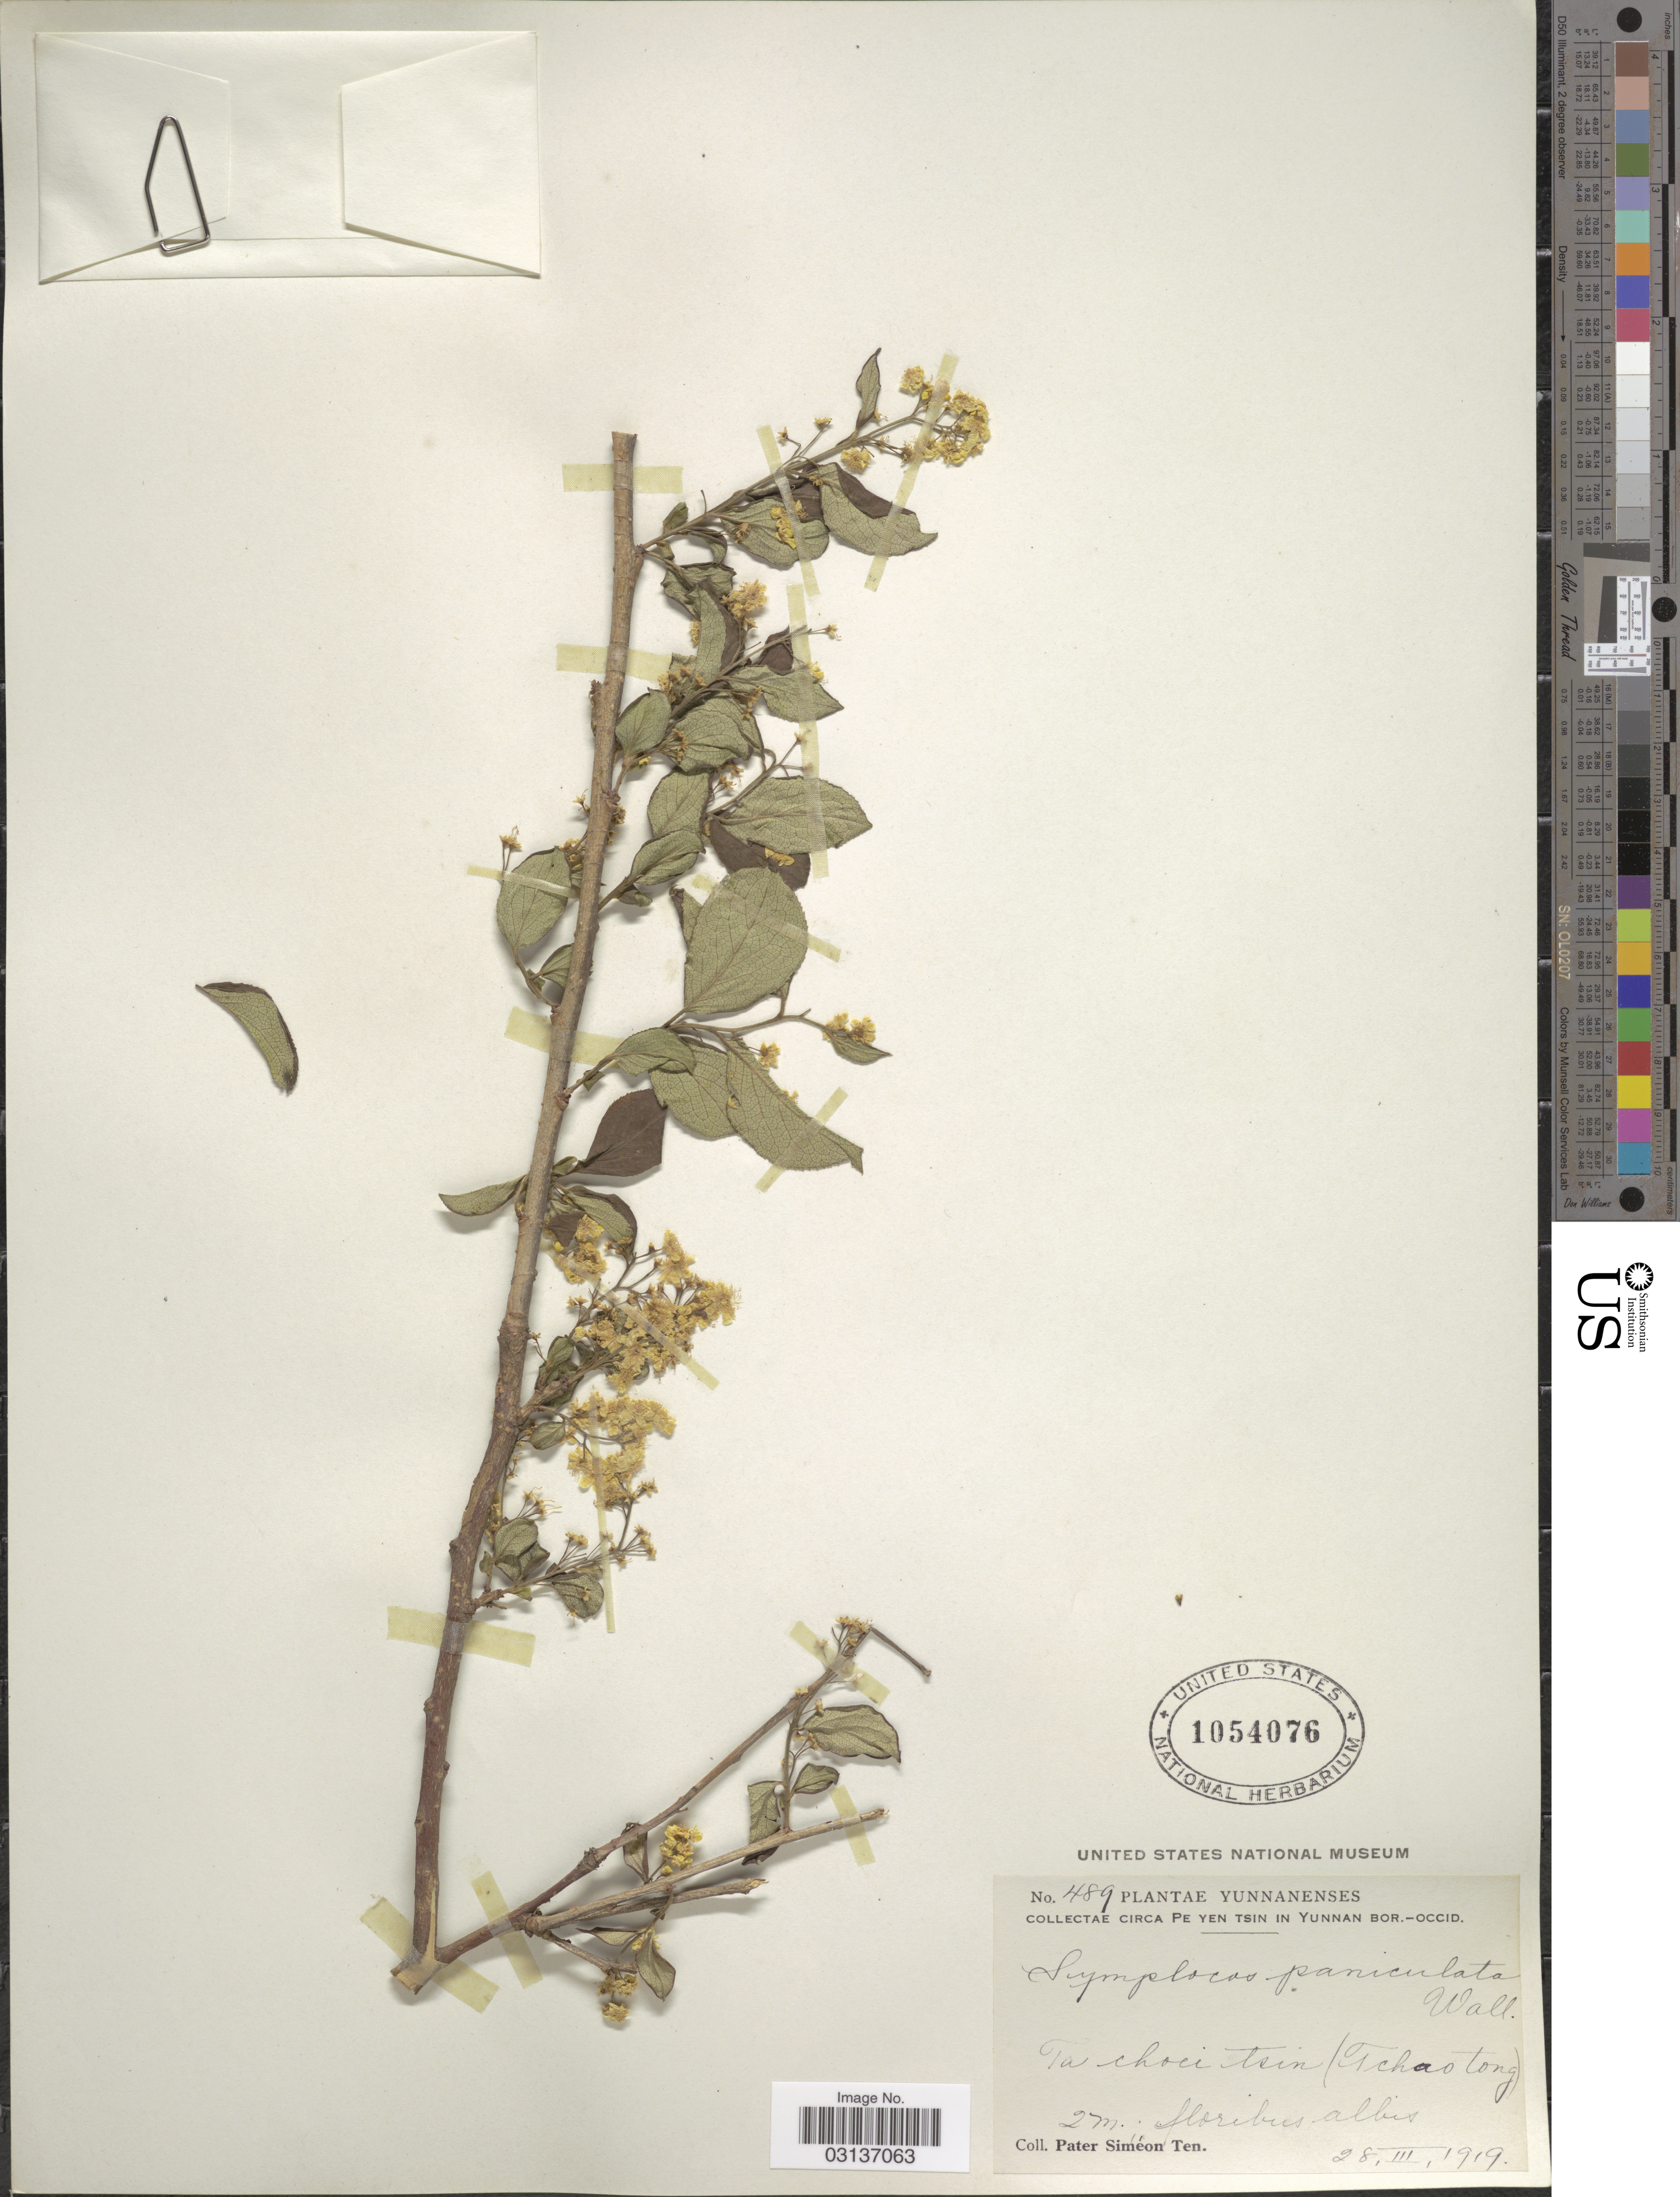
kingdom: Plantae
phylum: Tracheophyta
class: Magnoliopsida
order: Ericales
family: Symplocaceae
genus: Symplocos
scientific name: Symplocos paniculata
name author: Miq.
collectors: P. S. Ten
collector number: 489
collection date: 1919-03-28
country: China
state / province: Yunnan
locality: Yunnanenses. Circa Pe Yen Tsin in Yunnan Bor.-Occid. Ta choci tsin (Tchao tong).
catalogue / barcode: US 1054076